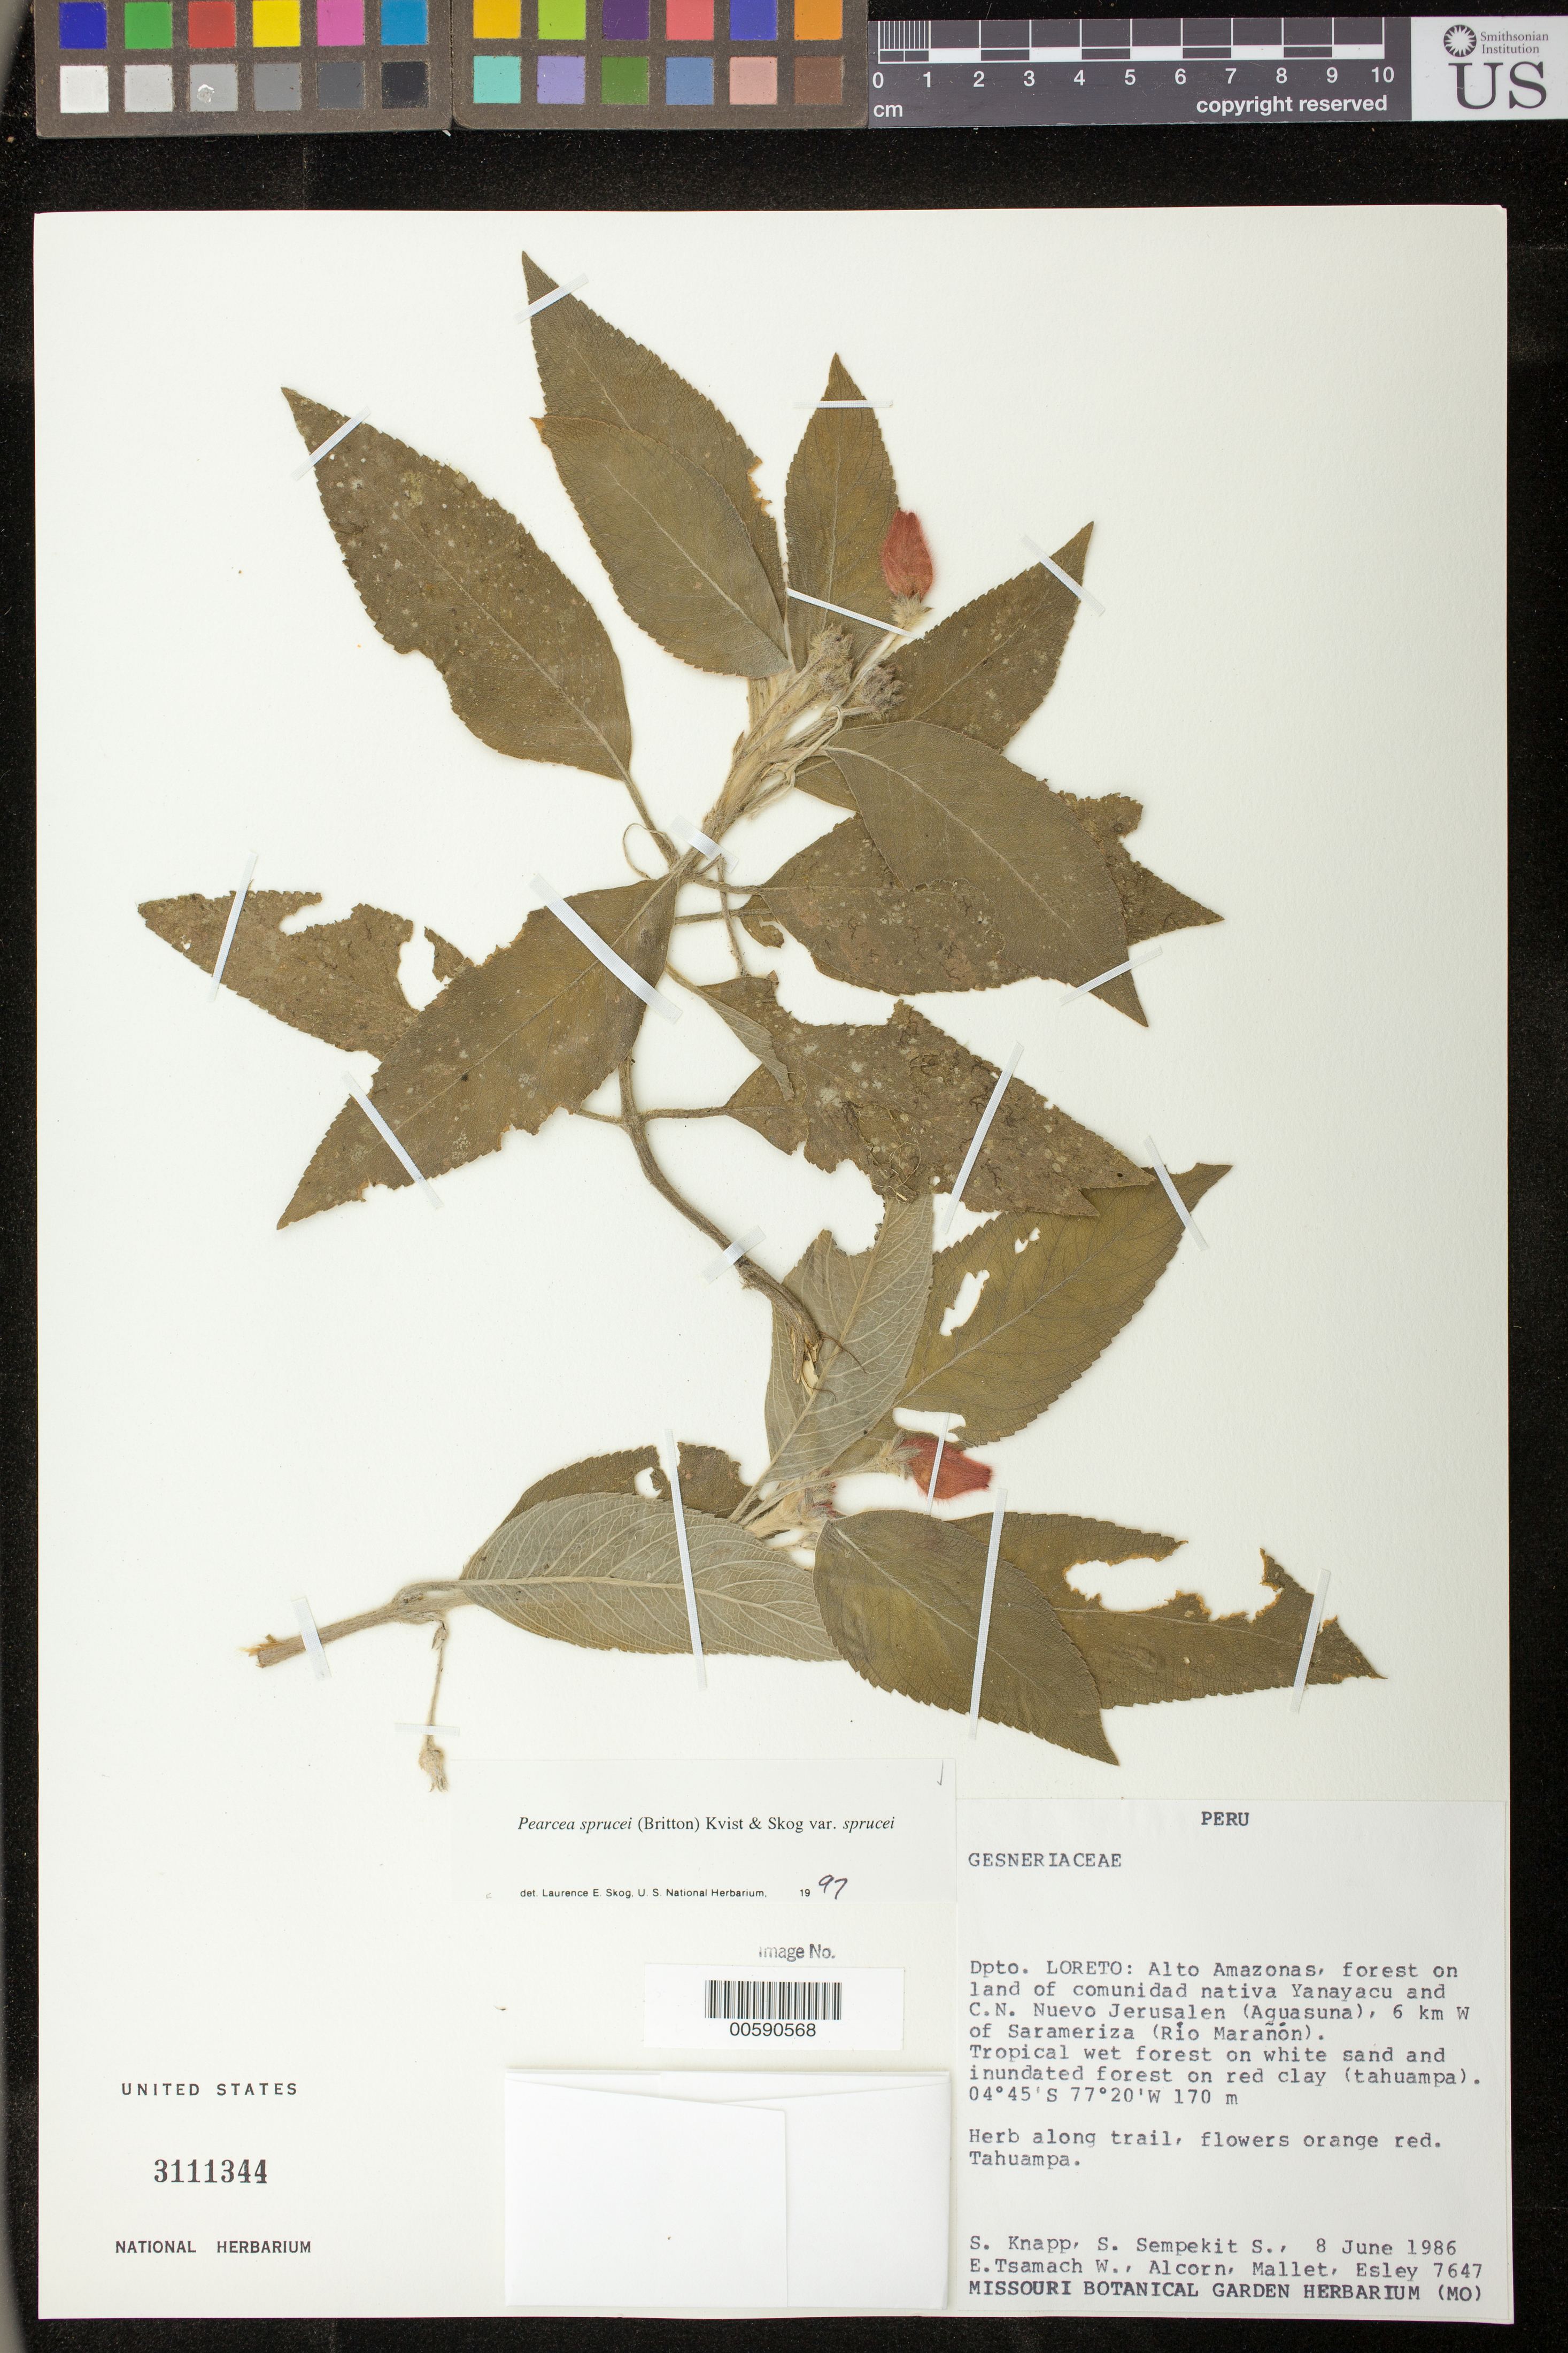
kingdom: Plantae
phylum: Tracheophyta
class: Magnoliopsida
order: Lamiales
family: Gesneriaceae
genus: Pearcea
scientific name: Pearcea sprucei var. sprucei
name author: (Britton ex Rusby) L.P. Kvist & L.E. Skog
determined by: Skog, Laurence E.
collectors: S. Knapp & et al.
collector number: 7647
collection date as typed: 08 Jun 1986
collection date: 1986-06-08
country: Peru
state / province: Loreto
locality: Alto Amazonas; forest on land of comunidad nativa Yanayacu and C.N. Nuevo Jerusalen (Aguasuna), 6 km W of Sarameriza (Río Marañón)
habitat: Tropical wet forest on white sand and inundated forest on red clay (tahuampa)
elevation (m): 170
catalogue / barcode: US 3111344